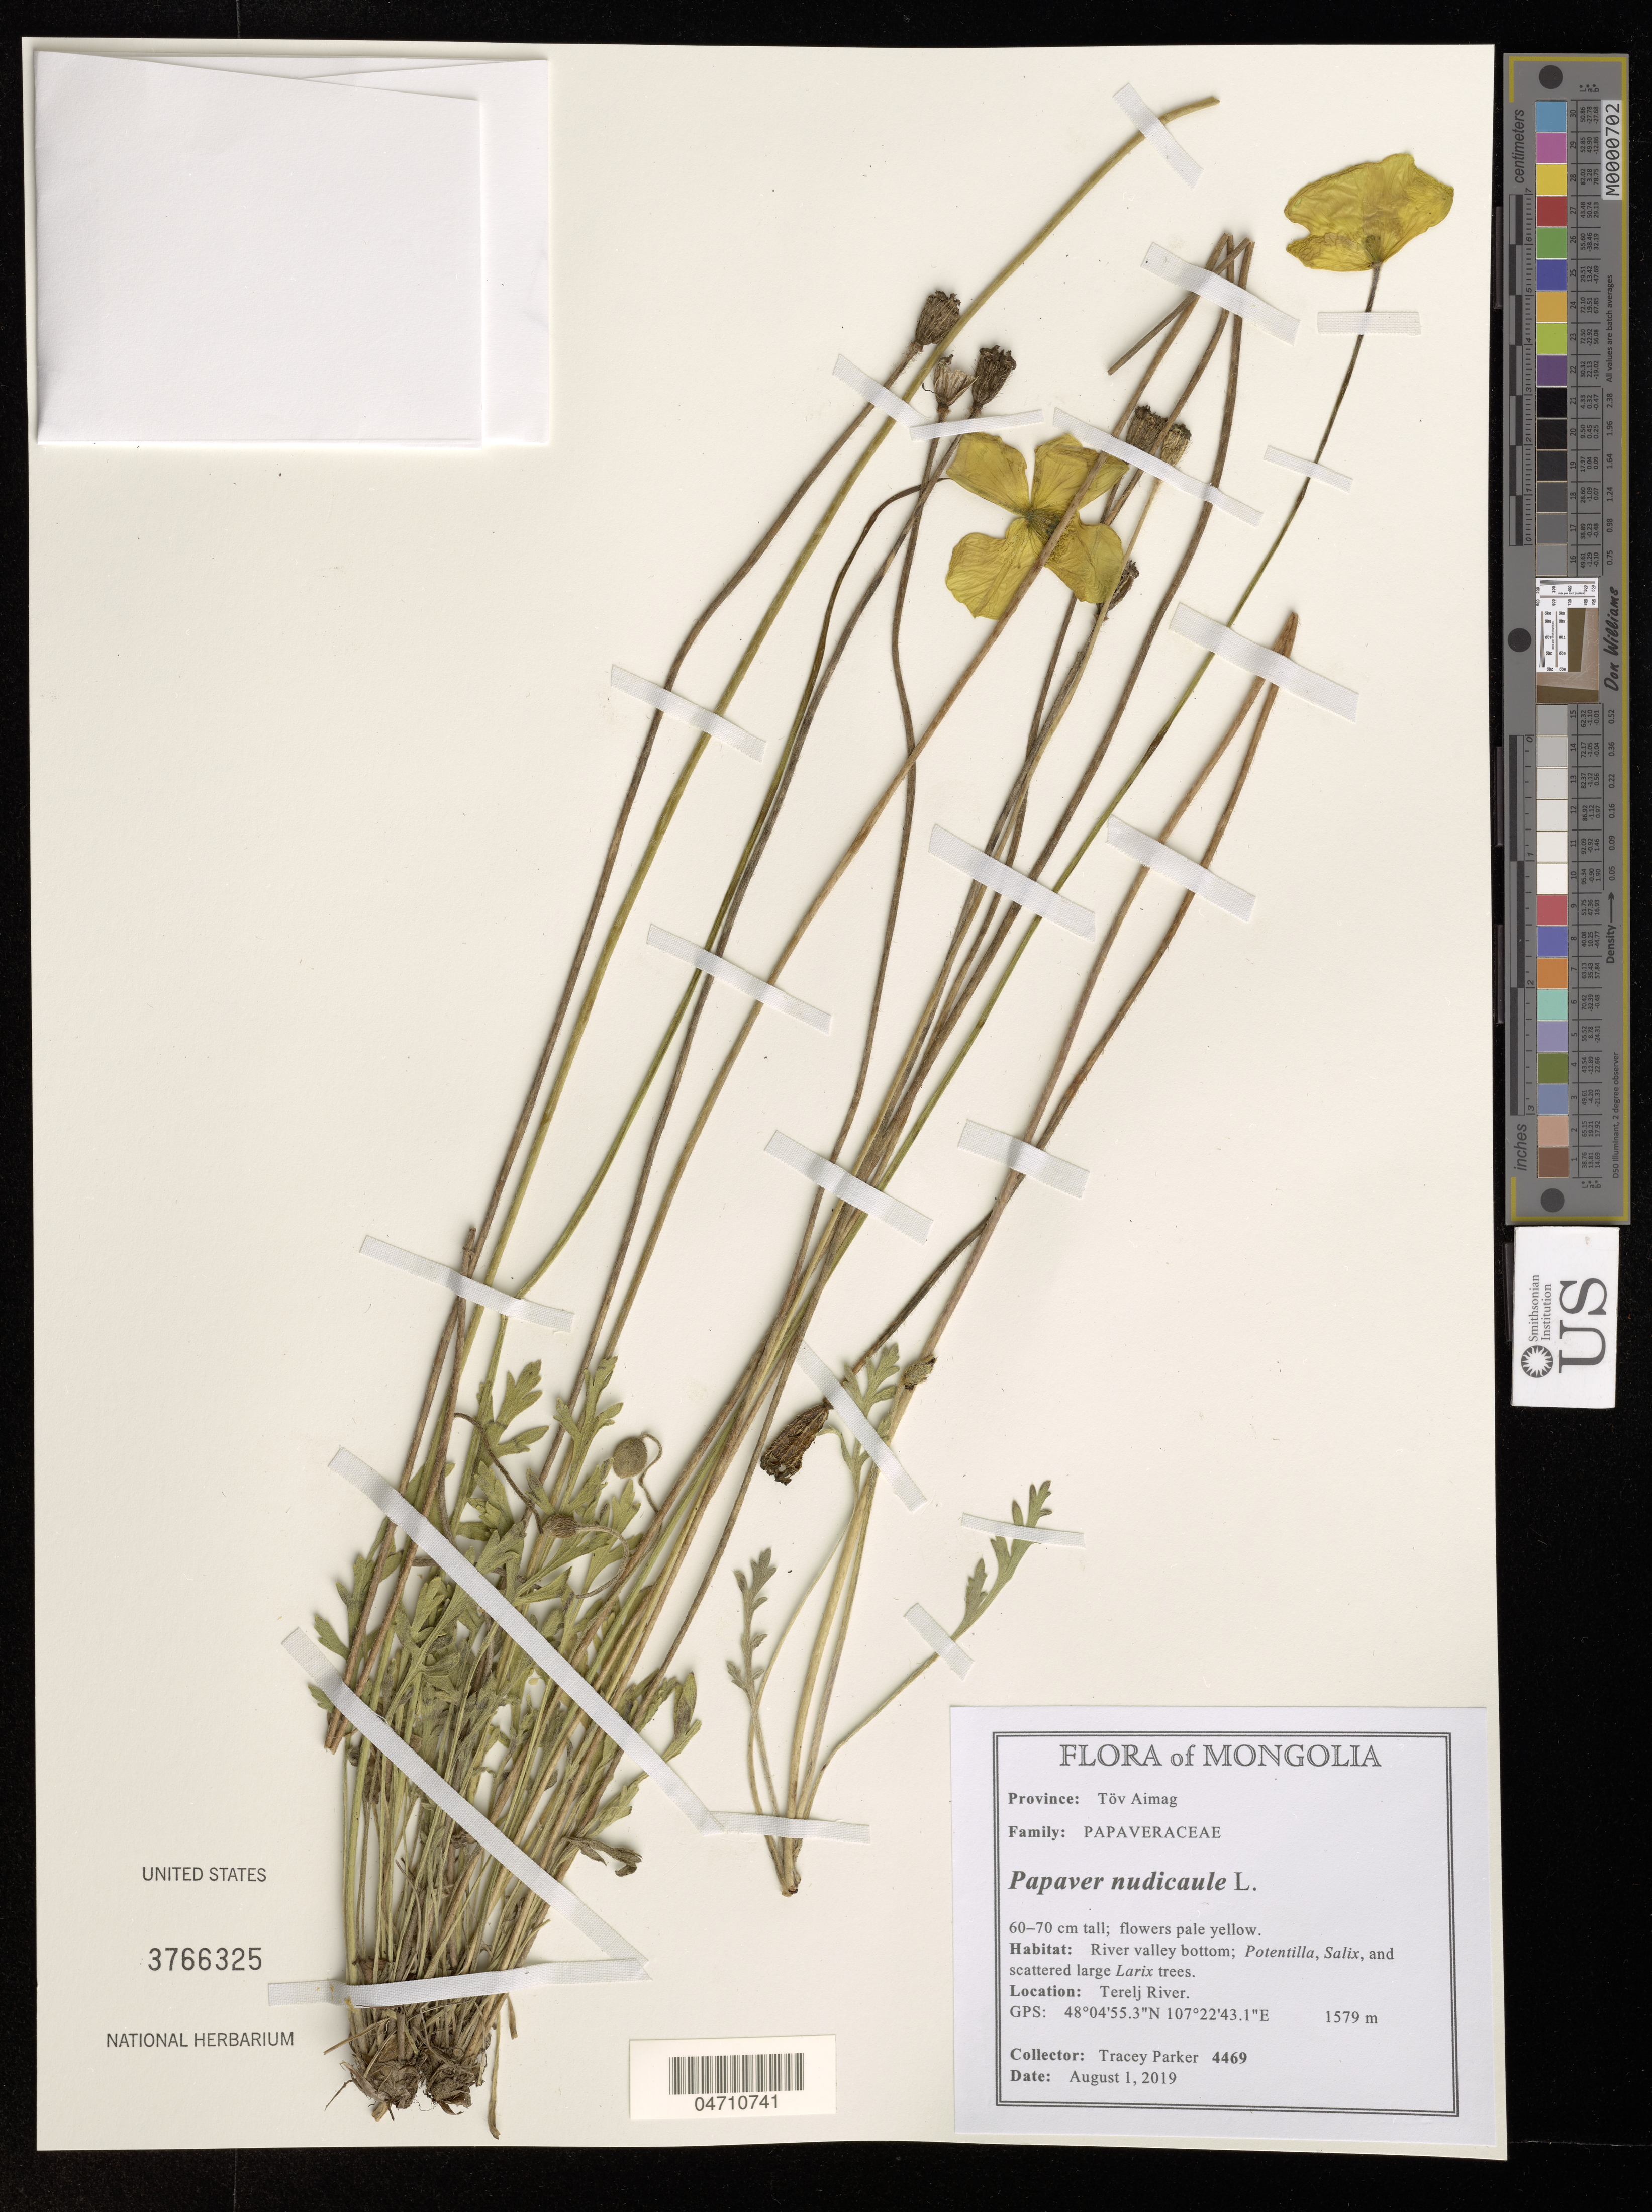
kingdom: Plantae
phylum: Tracheophyta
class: Magnoliopsida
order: Ranunculales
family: Papaveraceae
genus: Papaver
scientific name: Papaver nudicaule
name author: L.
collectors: T. Parker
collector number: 4469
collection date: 2019-08-01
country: Mongolia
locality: Province: Töv Aimag. Terelj River.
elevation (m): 1579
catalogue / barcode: US 3766325